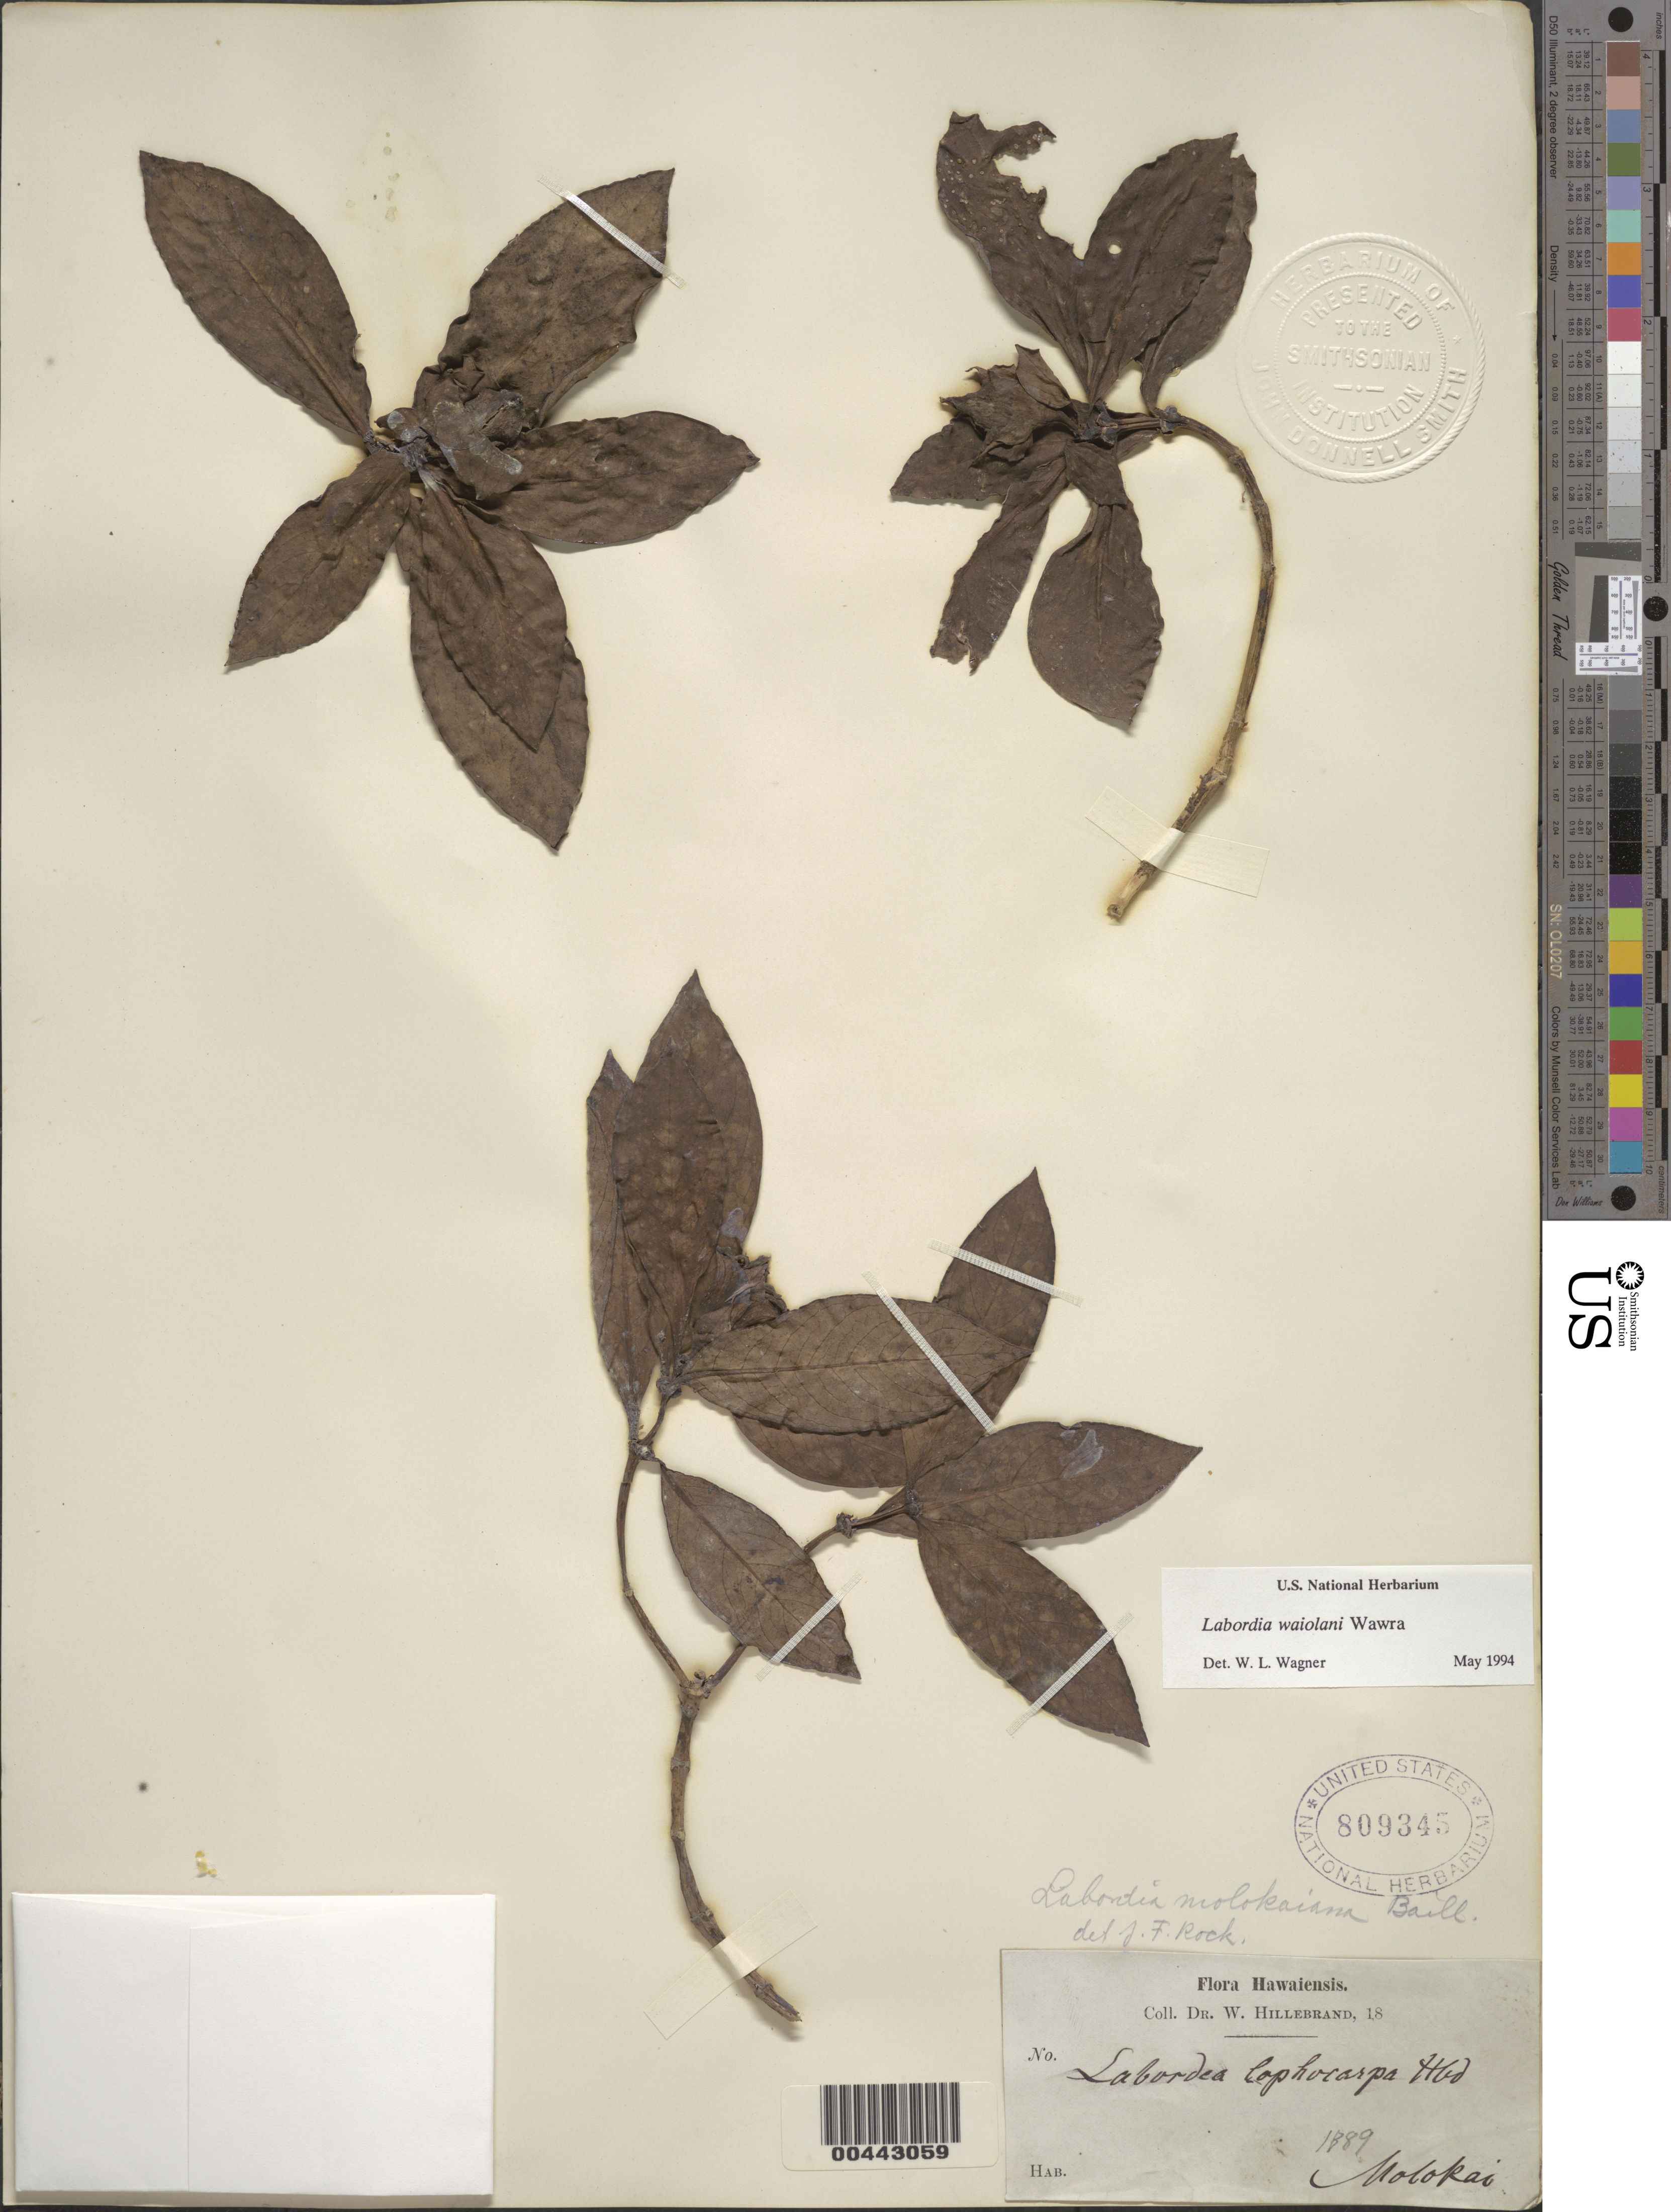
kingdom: Plantae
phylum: Tracheophyta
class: Magnoliopsida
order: Gentianales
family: Loganiaceae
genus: Geniostoma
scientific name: Geniostoma waiolani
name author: (Wawra) Byng & Christenh.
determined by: Wagner, W. L., (BOT), Smithsonian Institution - National Museum of Natural History (UNITED STATES)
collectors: W. Hillebrand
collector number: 1889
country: United States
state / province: Hawaii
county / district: Maui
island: Moloka'i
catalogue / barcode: US 809345